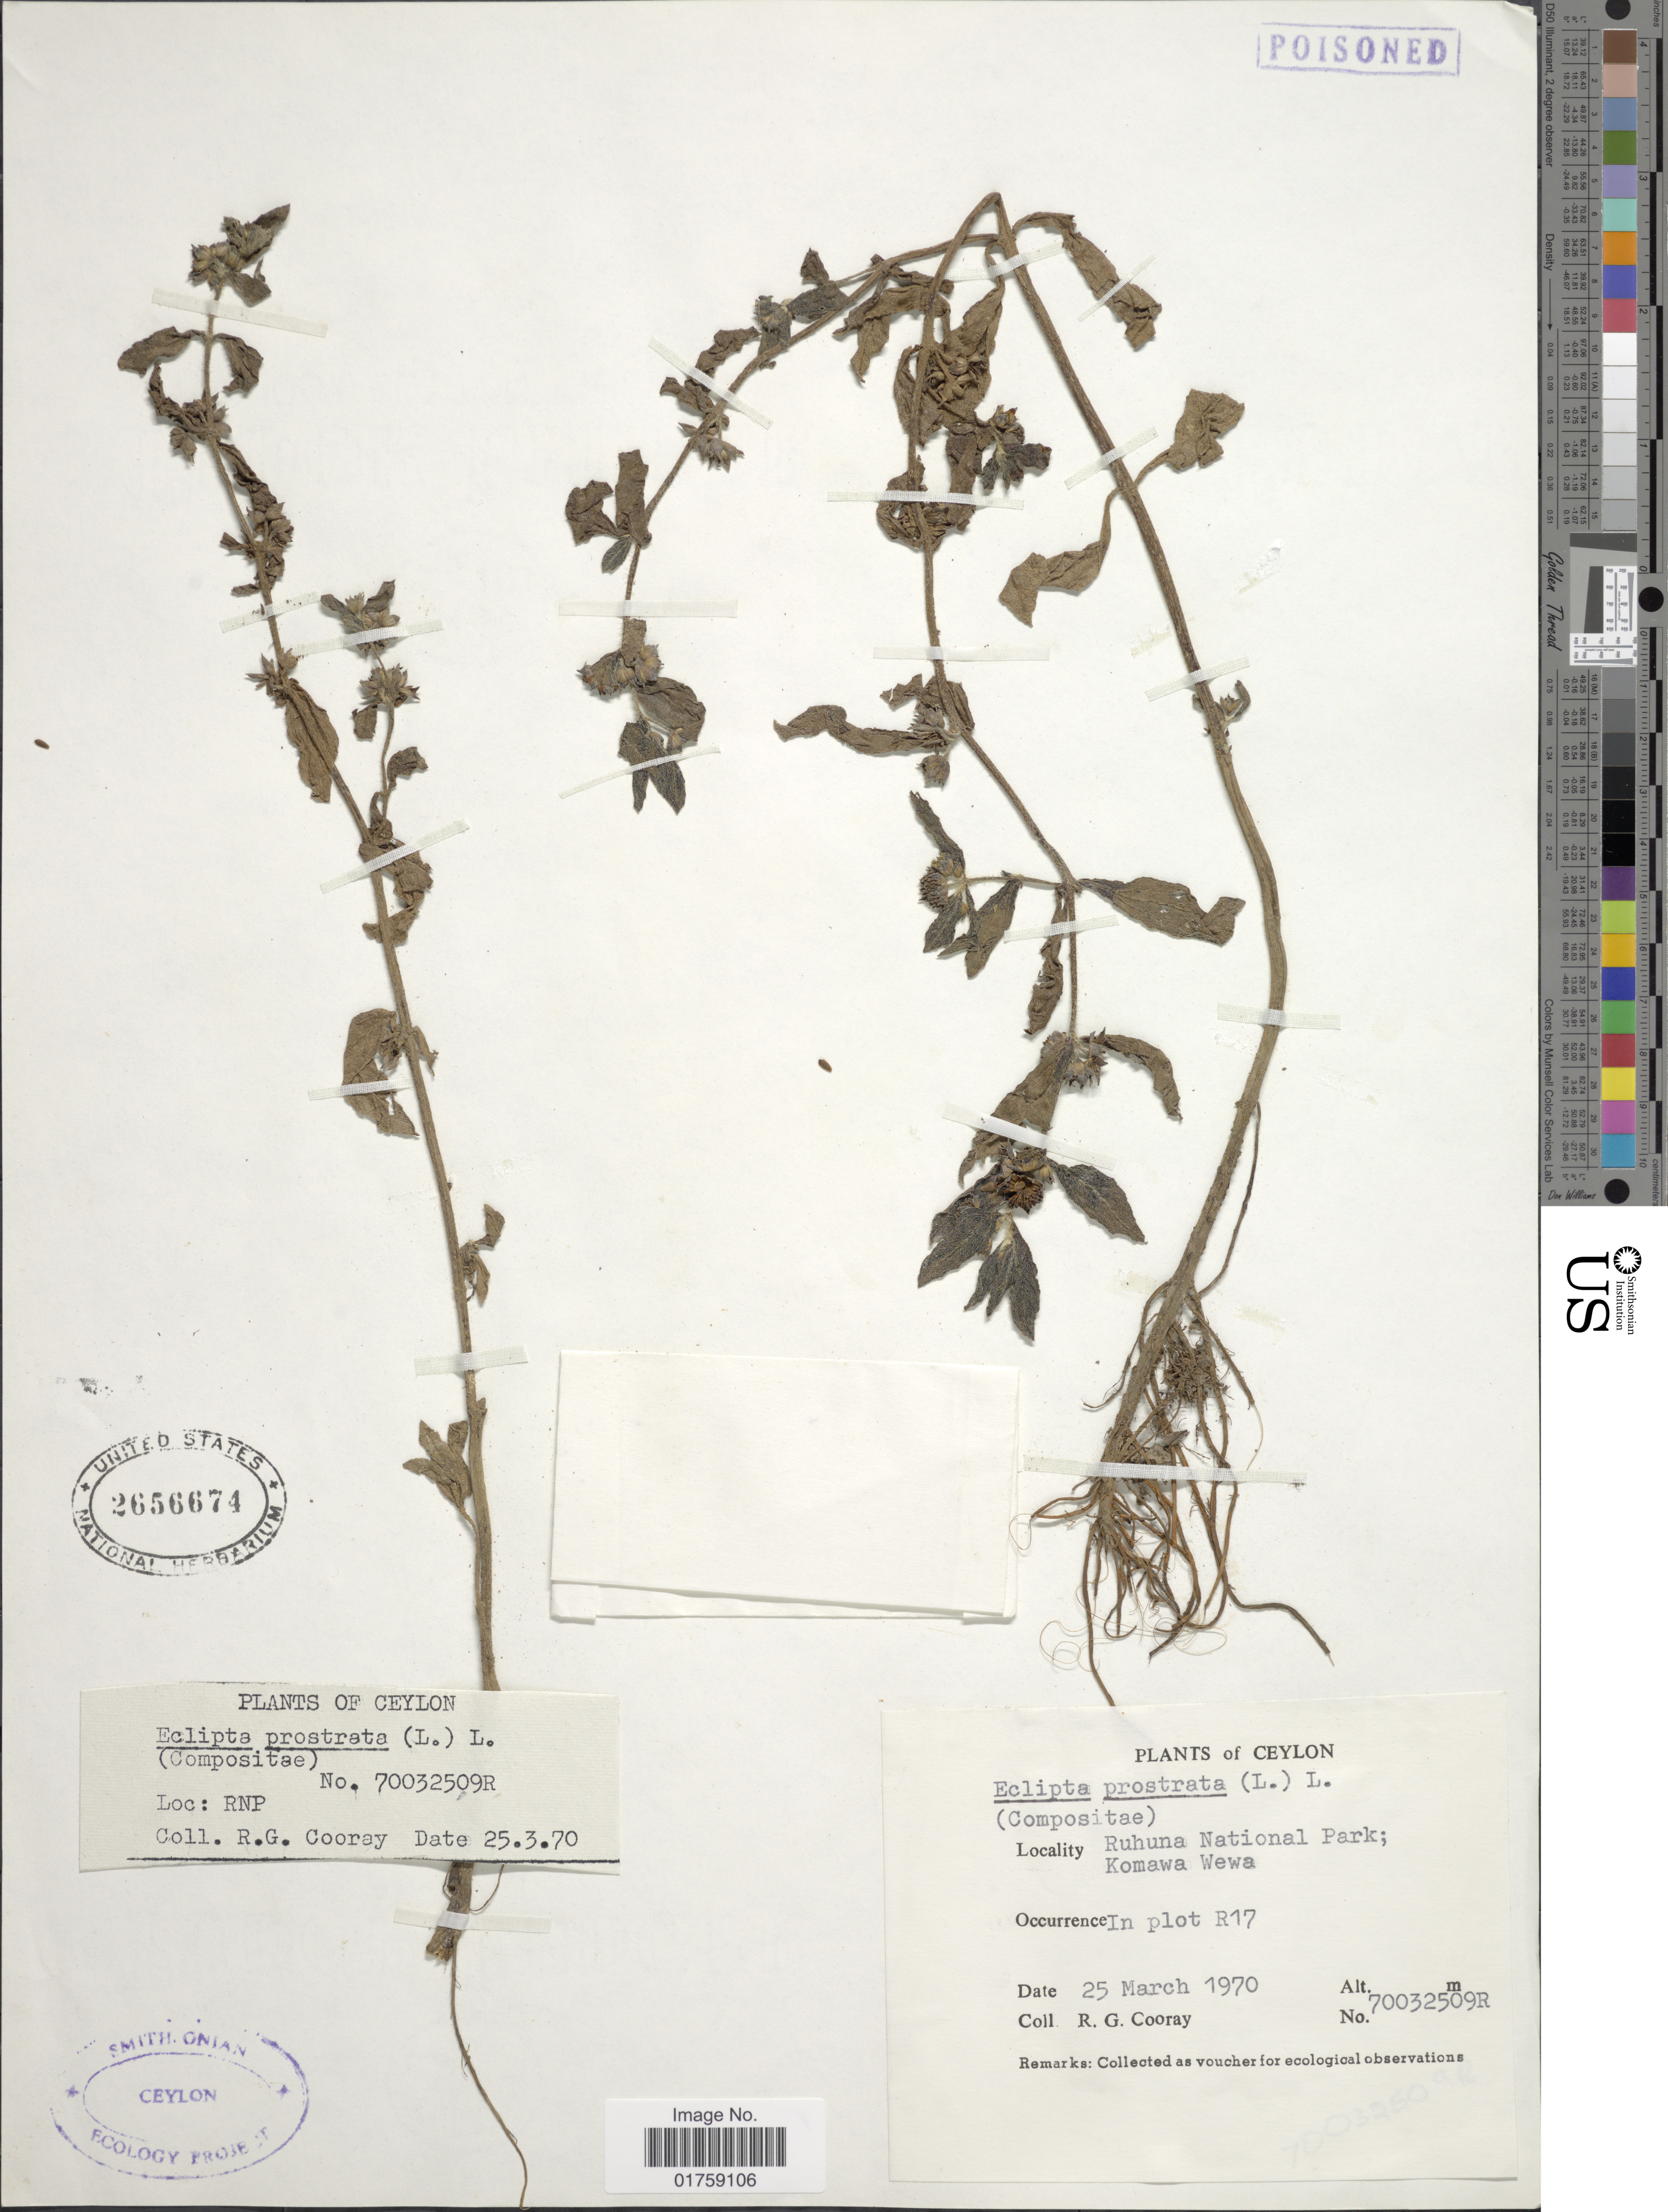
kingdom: Plantae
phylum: Tracheophyta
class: Magnoliopsida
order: Asterales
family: Asteraceae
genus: Eclipta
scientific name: Eclipta prostrata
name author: (L.) L.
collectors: R. Cooray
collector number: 70032509R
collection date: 1970-03-25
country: Sri Lanka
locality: Ceylon. Ruhuna National Park; Komawa Wewa. In plot R17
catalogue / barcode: US 2656674